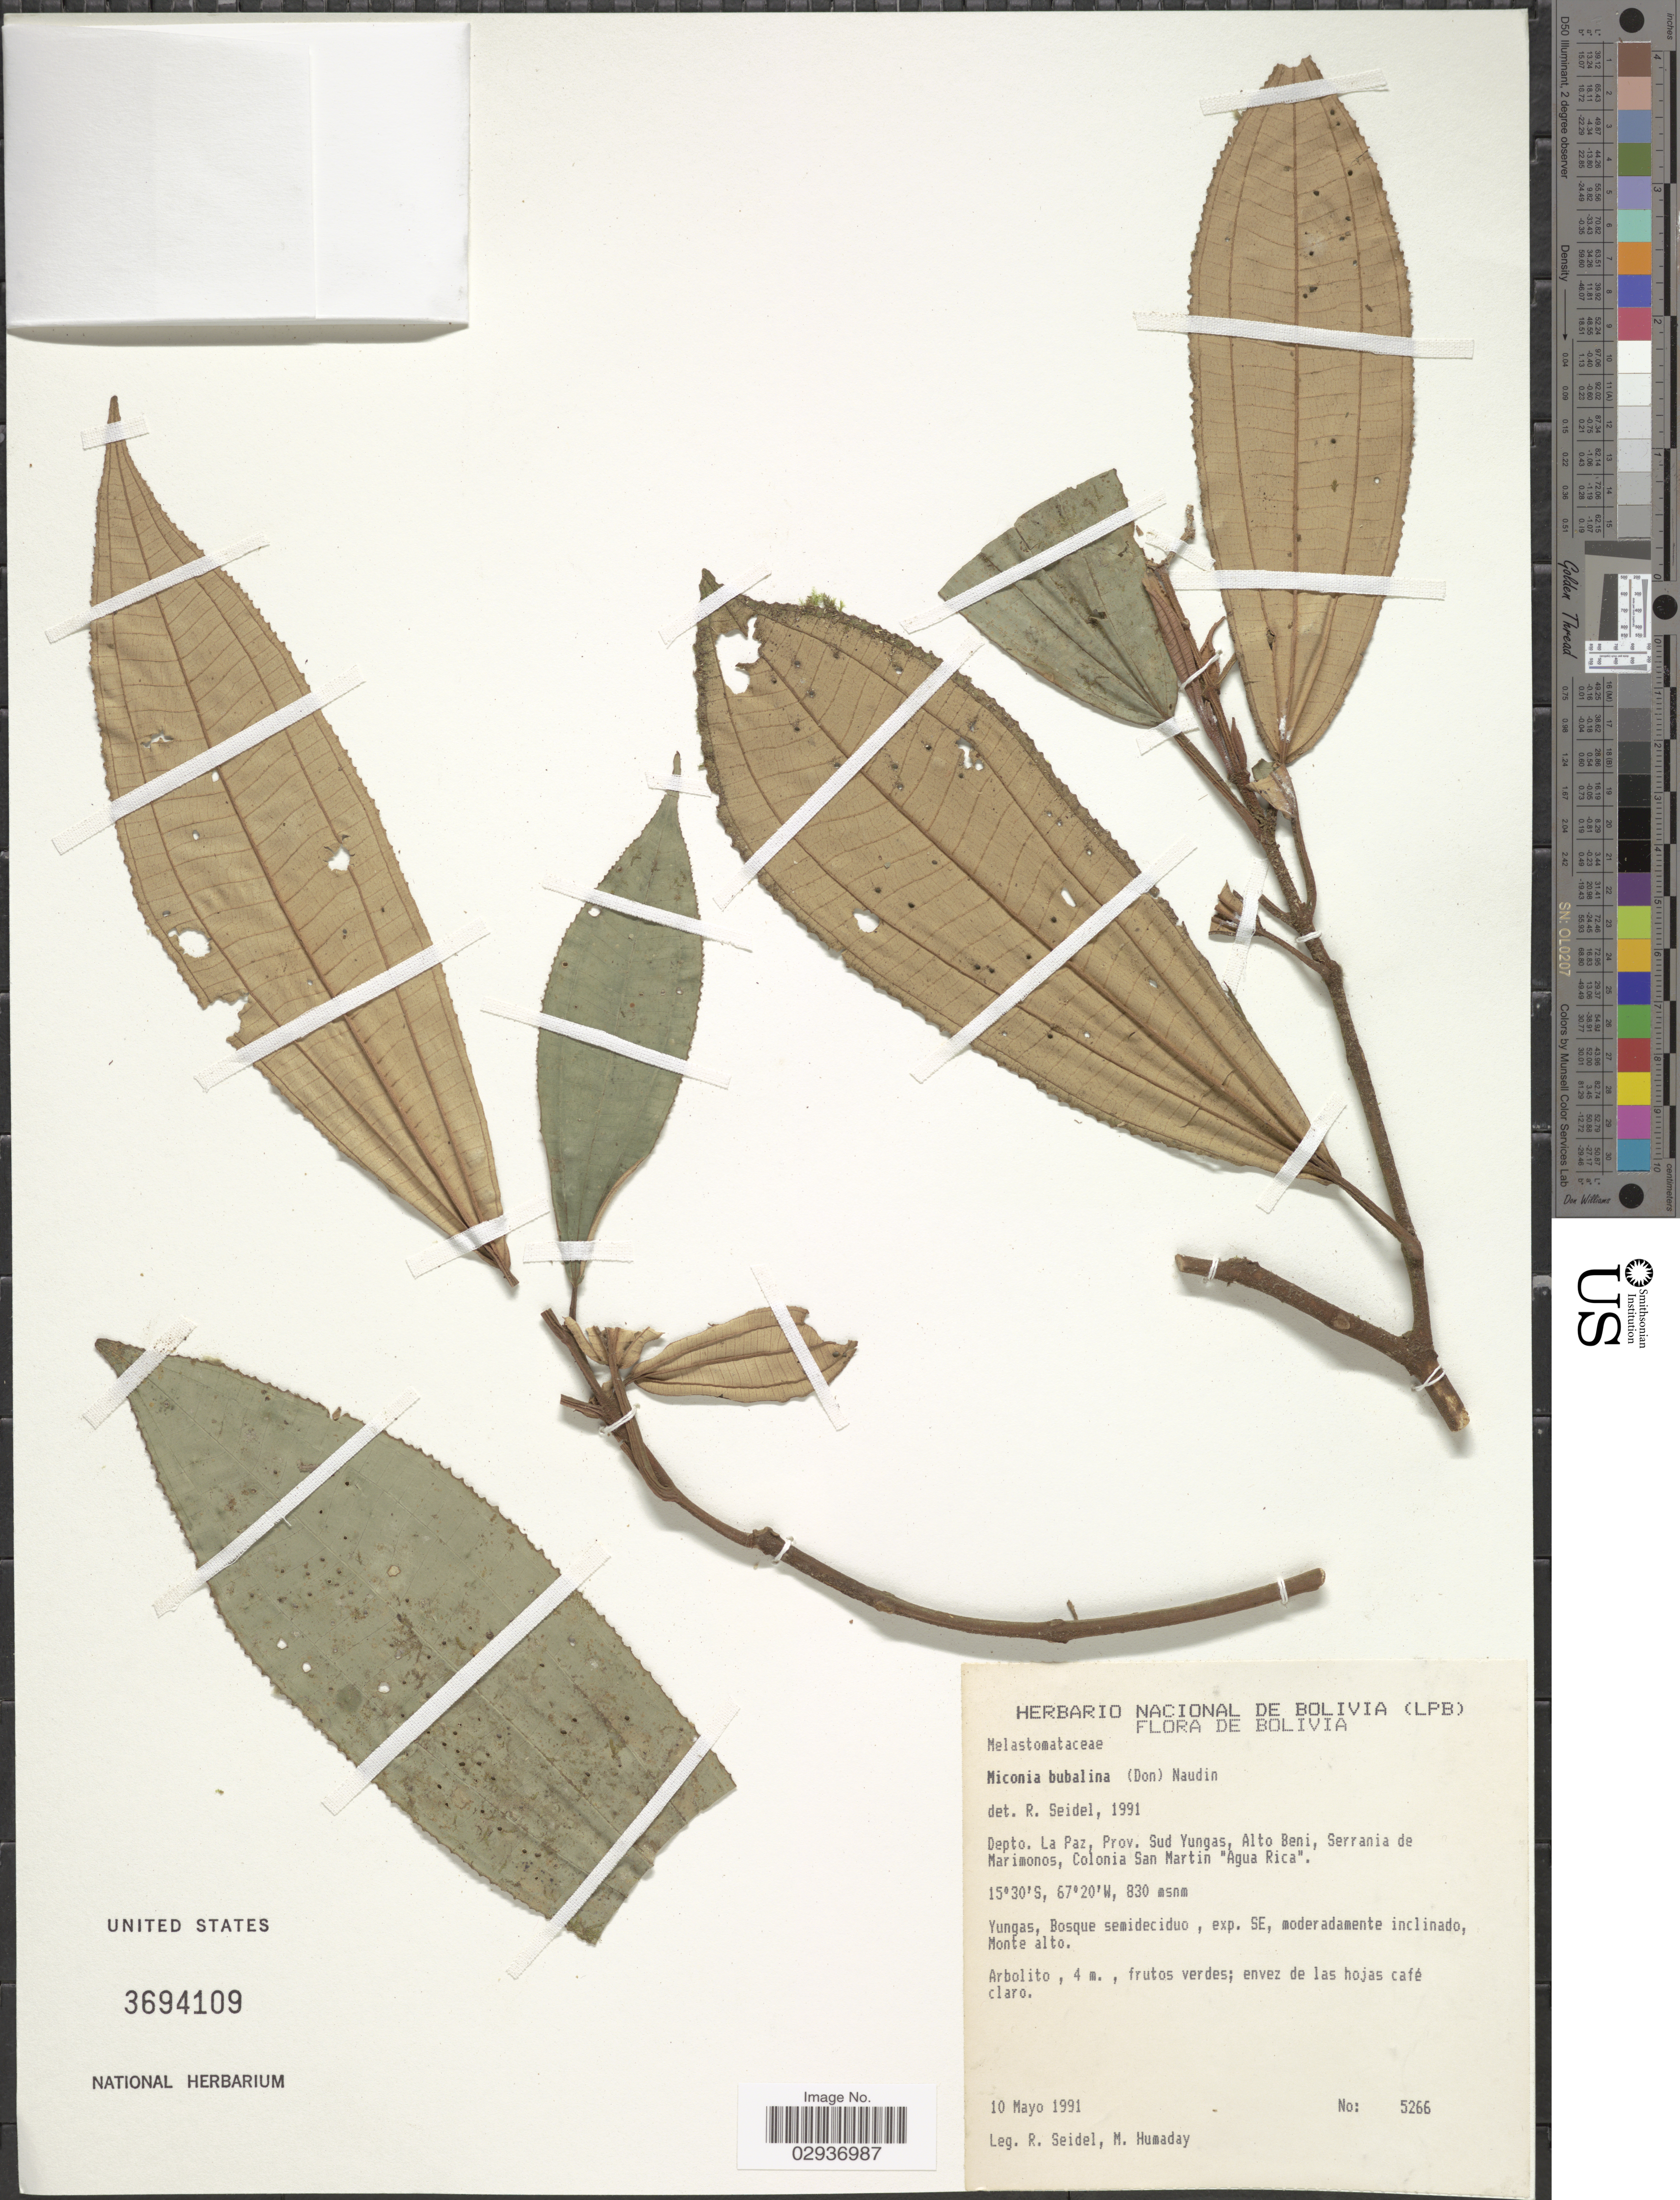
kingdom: Plantae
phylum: Tracheophyta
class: Magnoliopsida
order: Myrtales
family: Melastomataceae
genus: Miconia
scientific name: Miconia bubalina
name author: Naudin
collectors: R. Seidel & M. Humaday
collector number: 5266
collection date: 1991-05-10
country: Bolivia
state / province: La Paz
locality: Depto. La Paz, Prov. Sud Yungas, Alto Beni, Serrania de Marimonos, Colonia San Martin "Agua Rica".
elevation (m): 830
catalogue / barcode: US 3694109